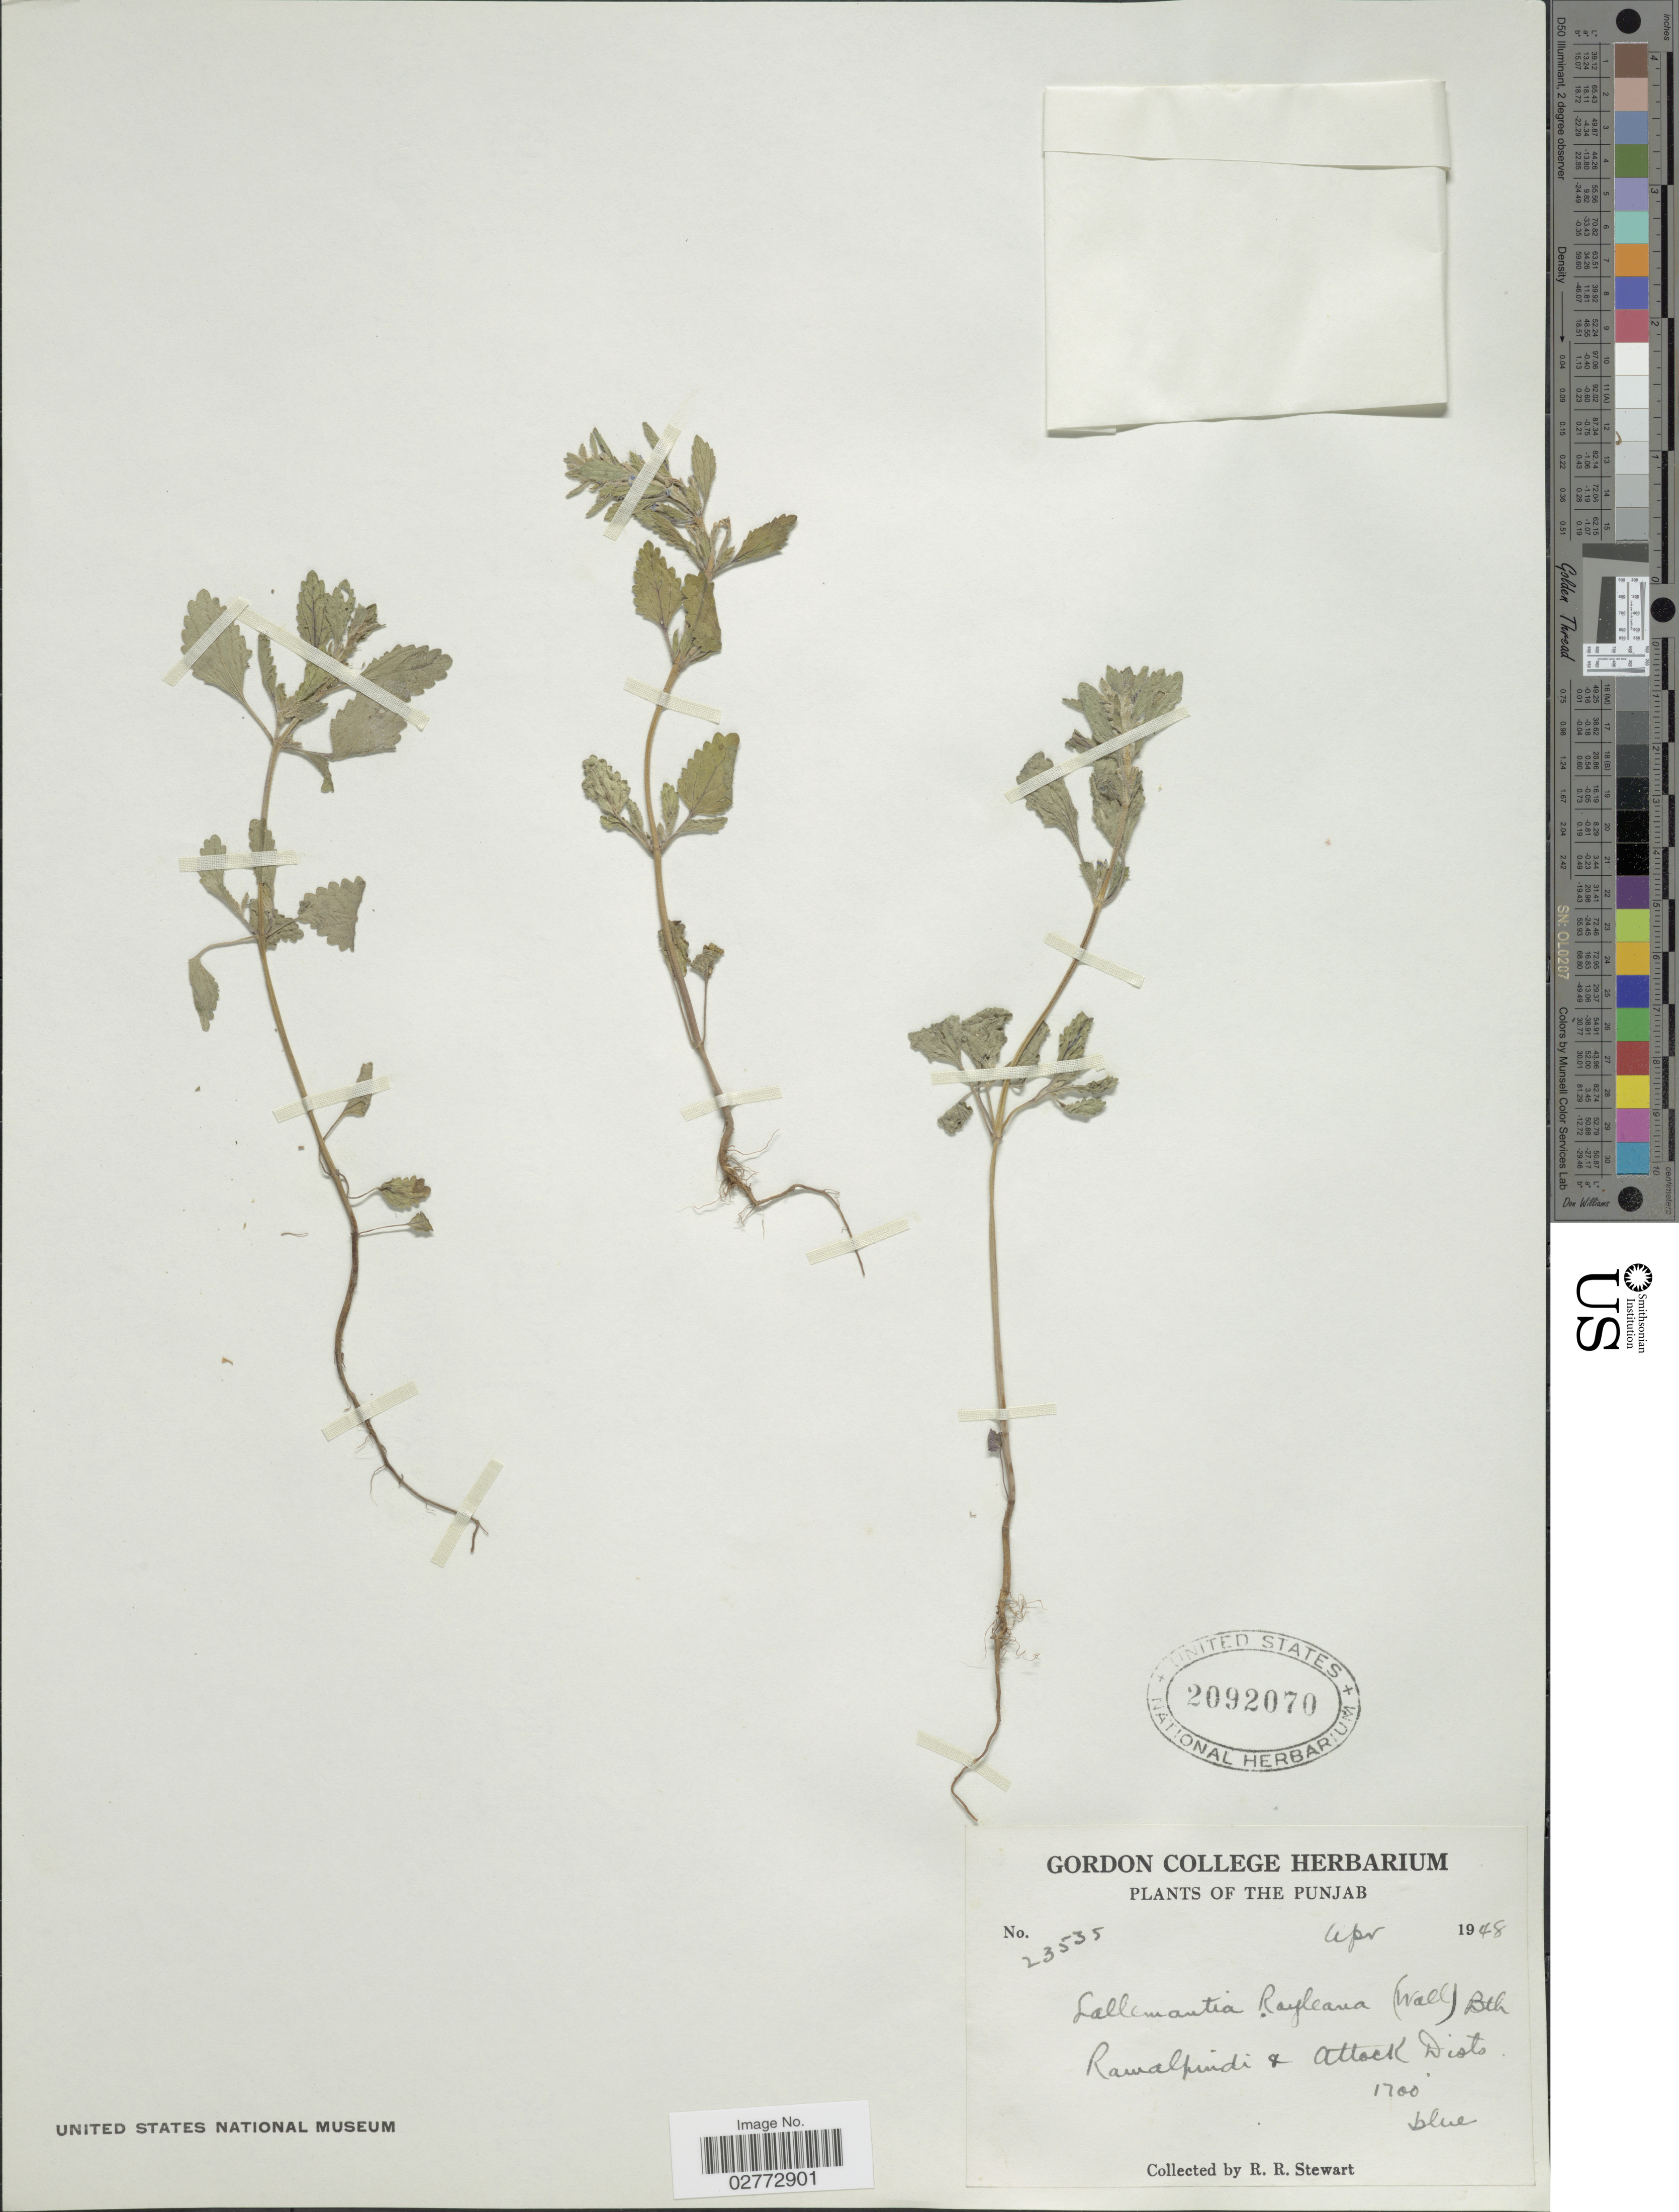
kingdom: Plantae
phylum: Tracheophyta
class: Magnoliopsida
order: Lamiales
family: Lamiaceae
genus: Lallemantia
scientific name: Lallemantia royleana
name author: (Benth.) Benth.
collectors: R. R. Stewart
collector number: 23535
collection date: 1948-04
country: Pakistan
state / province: Punjab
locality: Punjab. Rawalpindi & Attock Dists.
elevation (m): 518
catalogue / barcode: US 2092070